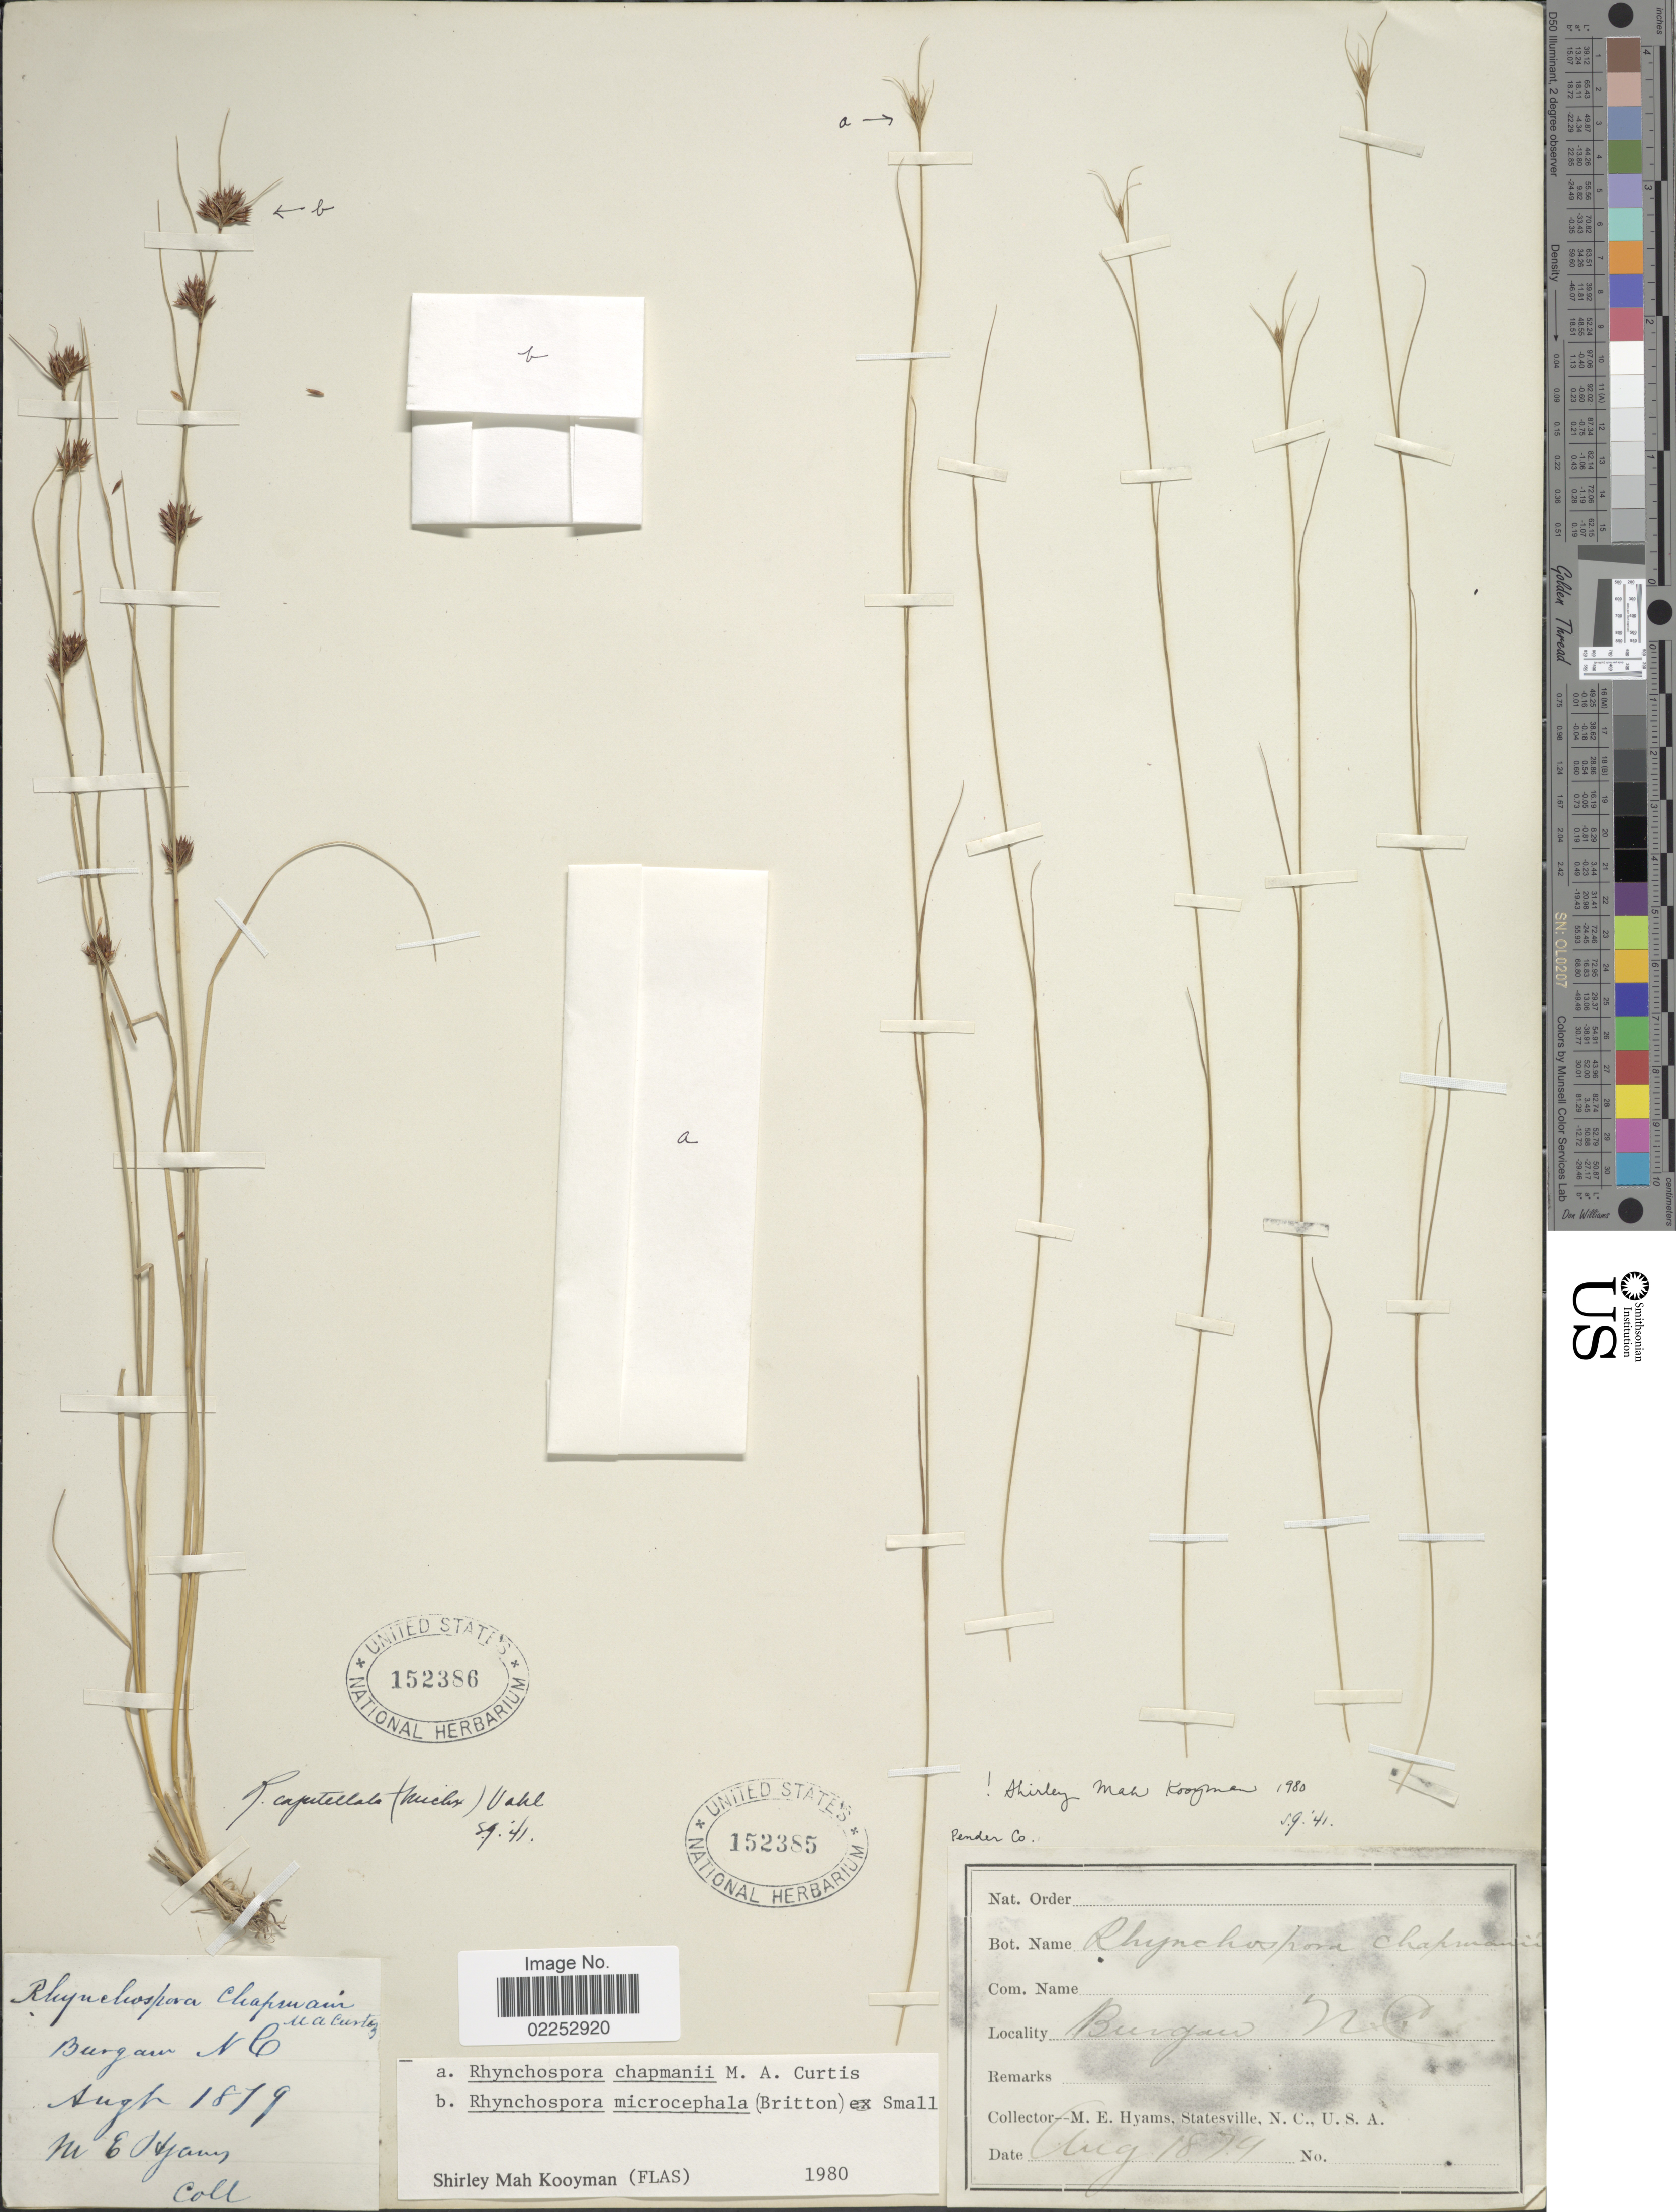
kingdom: Plantae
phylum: Tracheophyta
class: Liliopsida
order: Poales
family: Cyperaceae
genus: Rhynchospora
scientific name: Rhynchospora chapmanii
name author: M.A. Curtis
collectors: M. E. Hyams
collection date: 1879-08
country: United States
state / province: North Carolina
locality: Burgaw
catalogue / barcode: US 152385